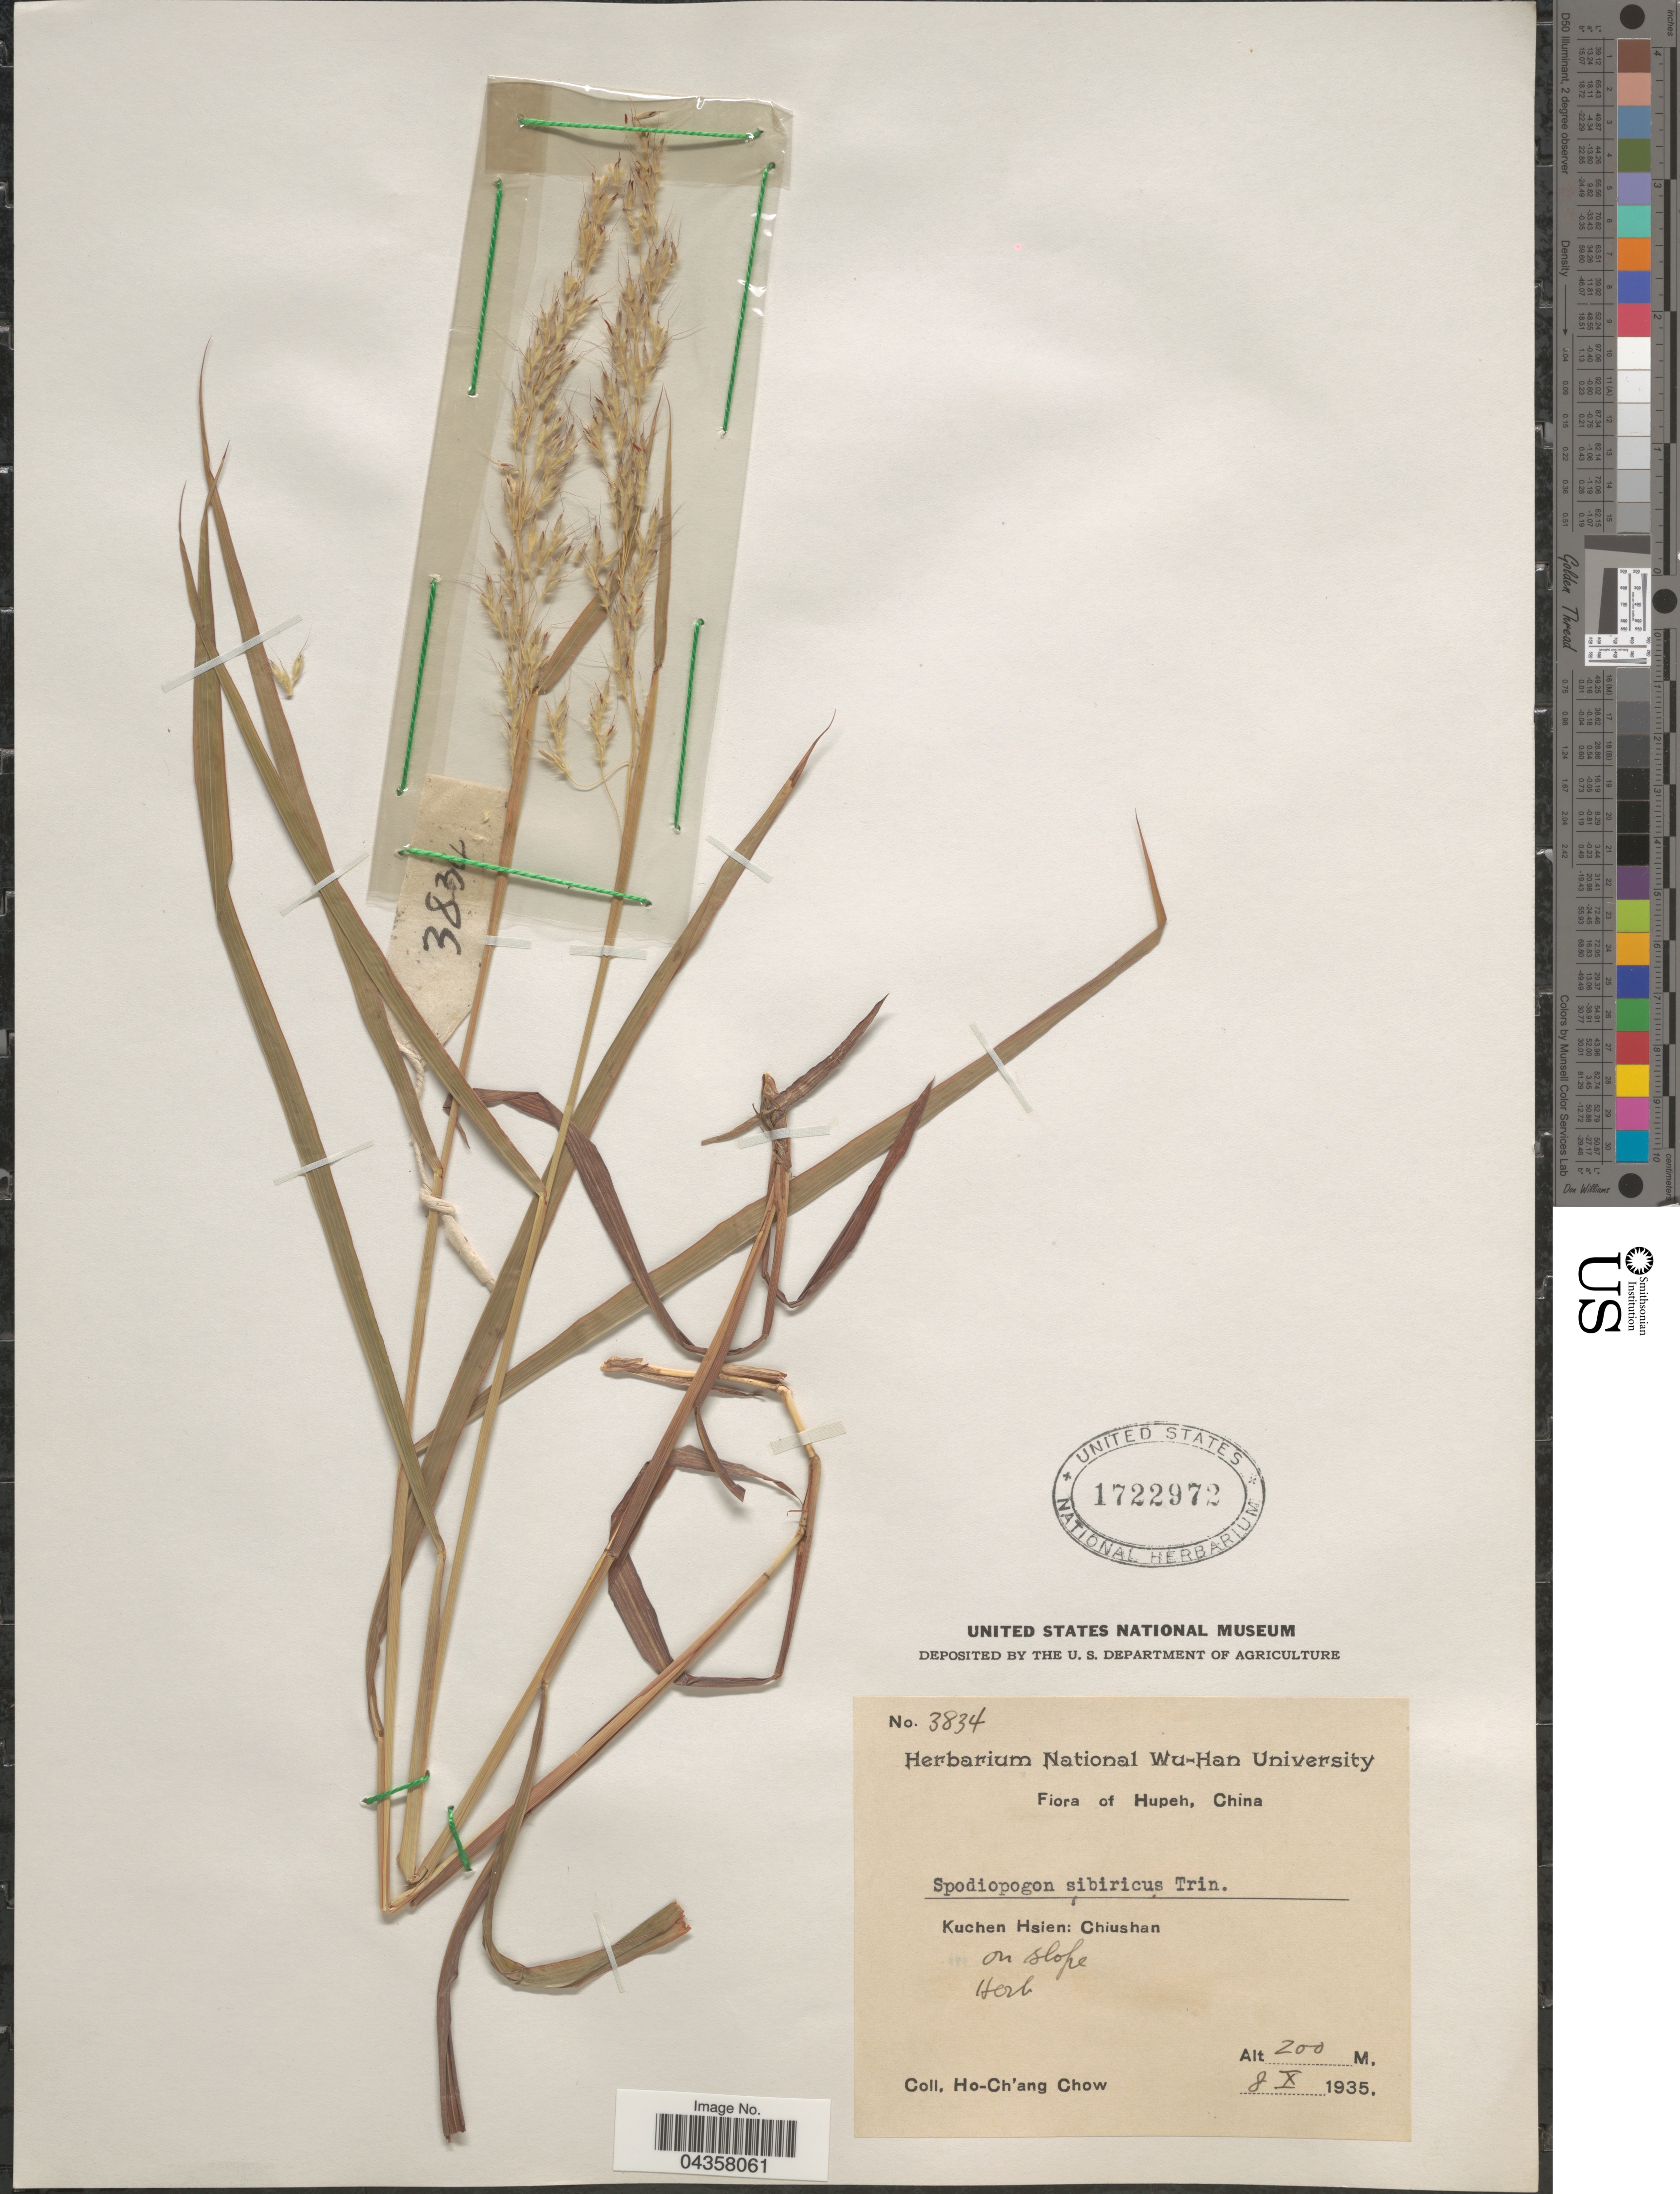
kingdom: Plantae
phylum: Tracheophyta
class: Liliopsida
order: Poales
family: Poaceae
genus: Spodiopogon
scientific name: Spodiopogon sibiricus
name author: Trin.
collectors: H. Chow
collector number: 3834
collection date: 1935-10-08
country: China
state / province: Hubei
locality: Hupeh. Kuchen Hsien: Chiushan.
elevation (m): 200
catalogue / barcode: US 1722972